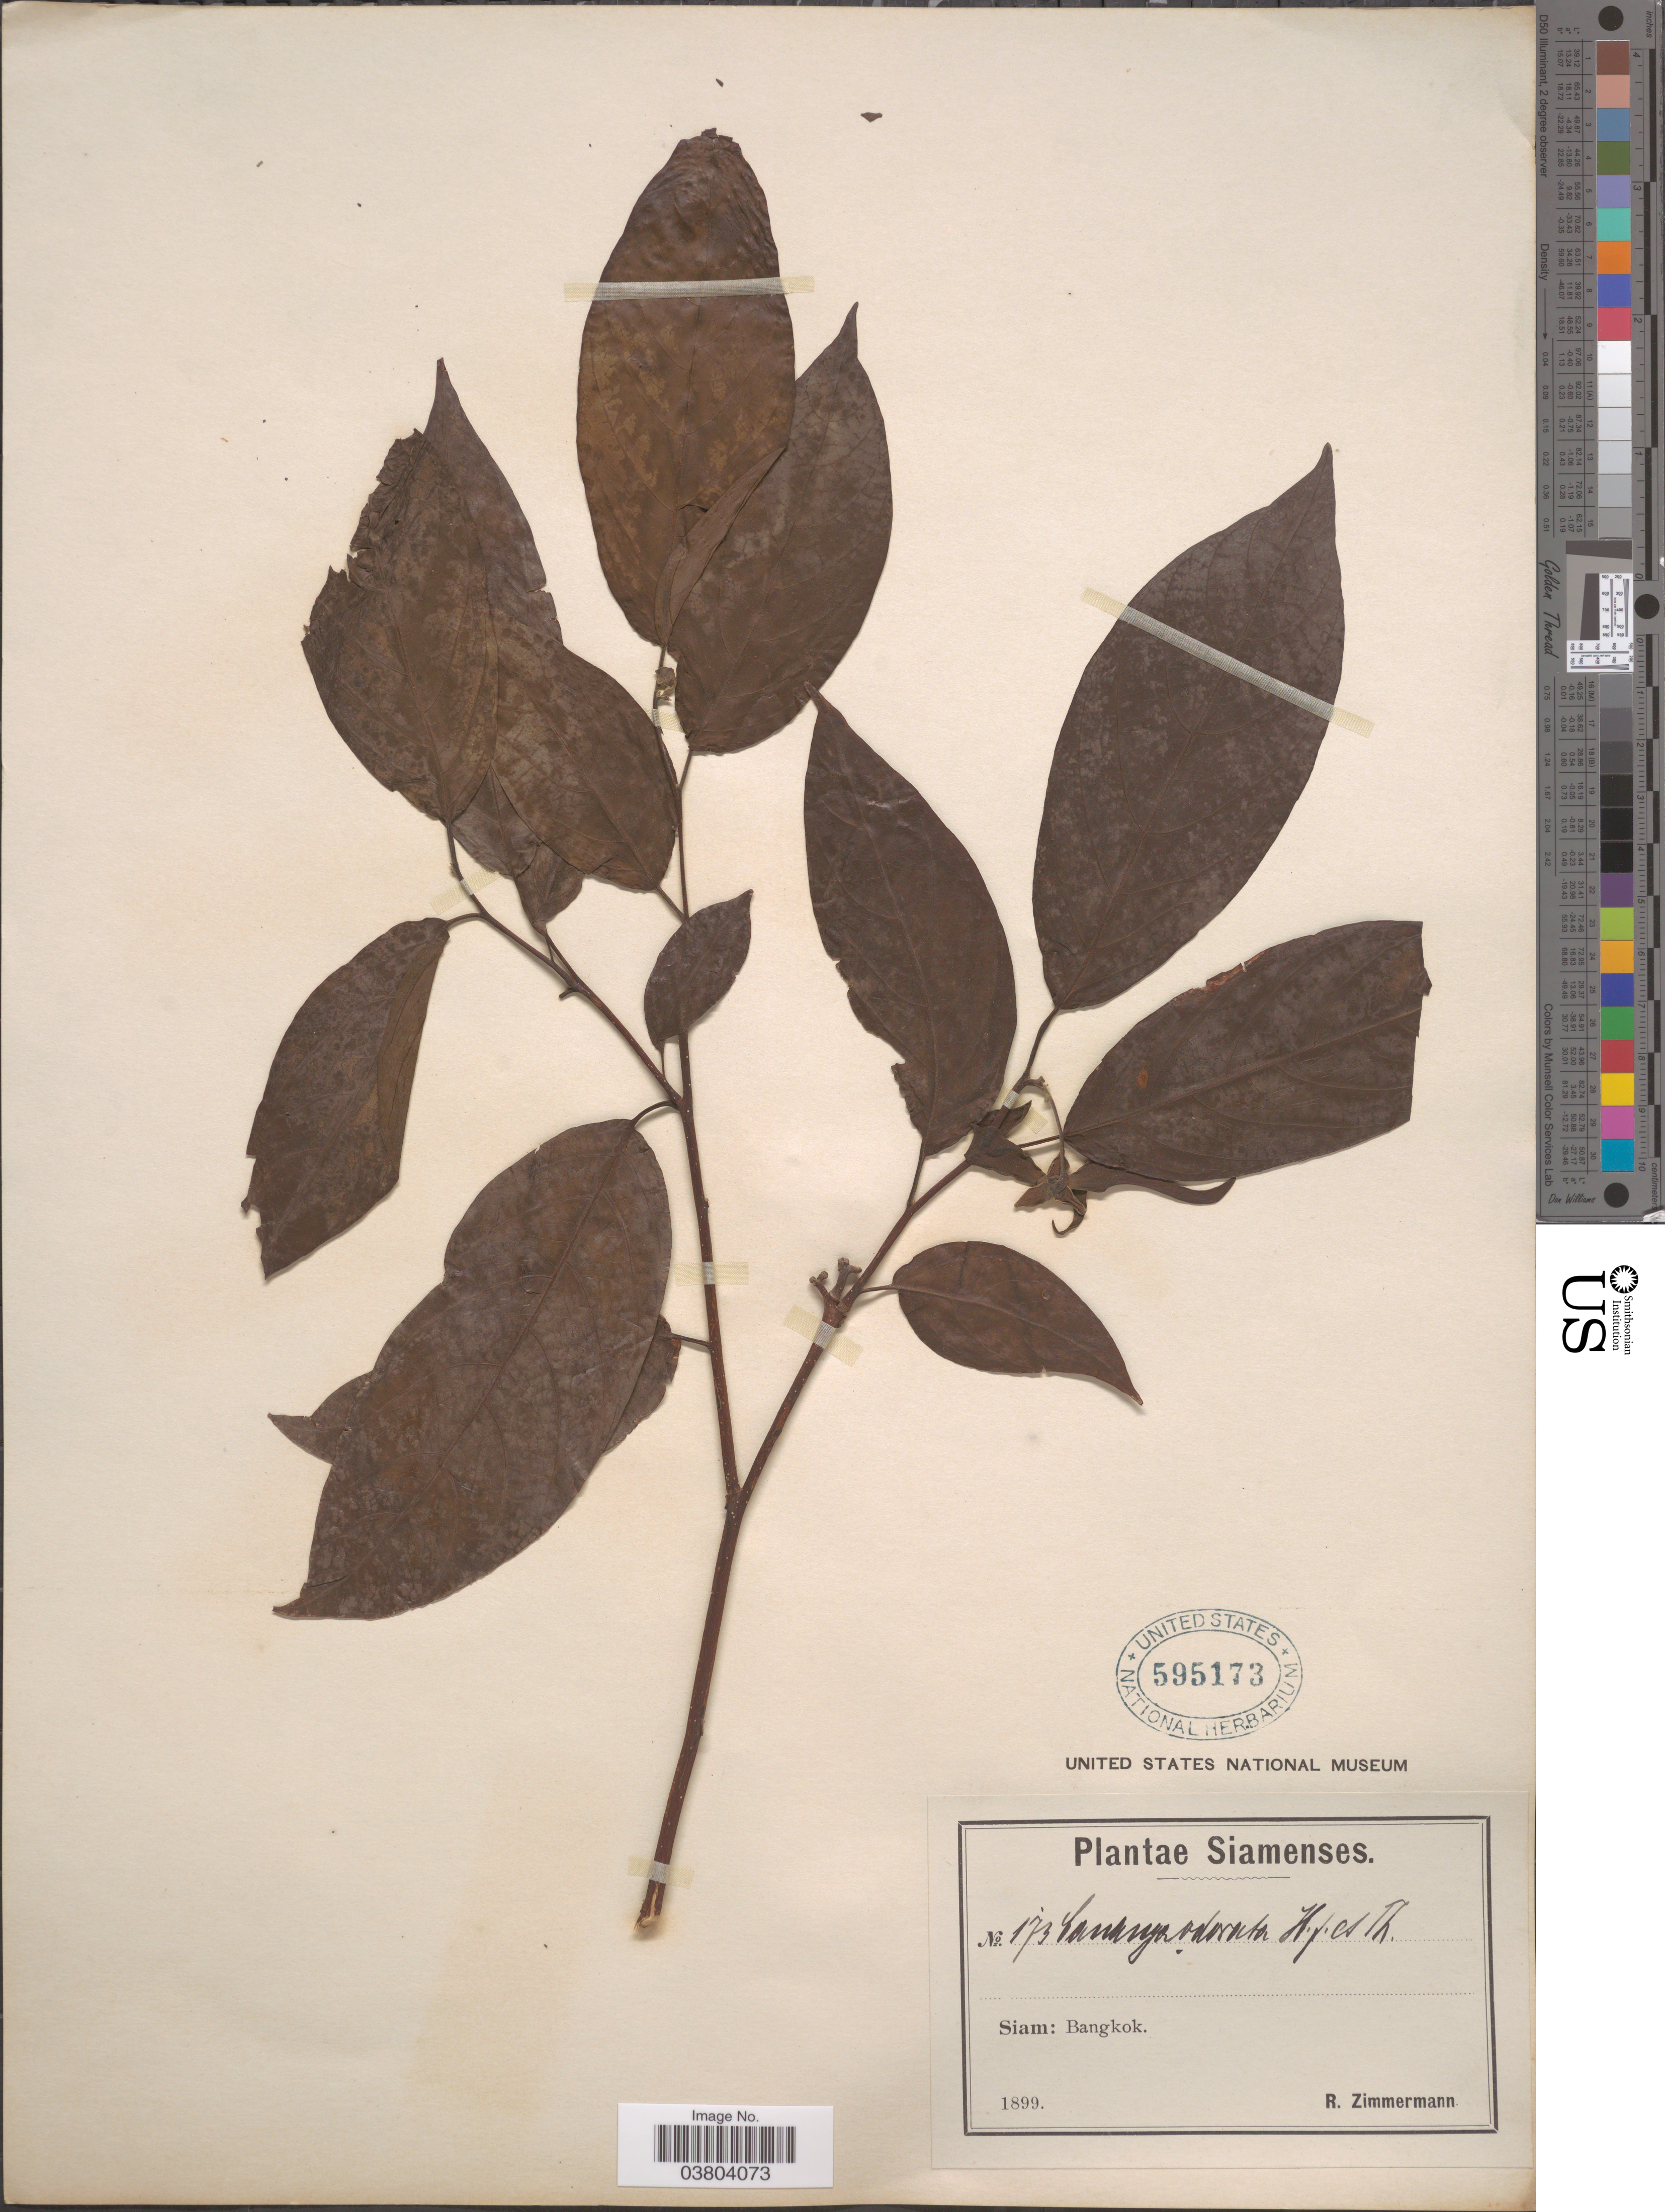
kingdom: Plantae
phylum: Tracheophyta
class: Magnoliopsida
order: Magnoliales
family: Annonaceae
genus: Cananga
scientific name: Cananga odorata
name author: (Lam.) Hook. f. & Thomson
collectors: R. Zimmermann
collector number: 173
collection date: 1899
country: Thailand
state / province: Bangkok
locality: Siam.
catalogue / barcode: US 595173